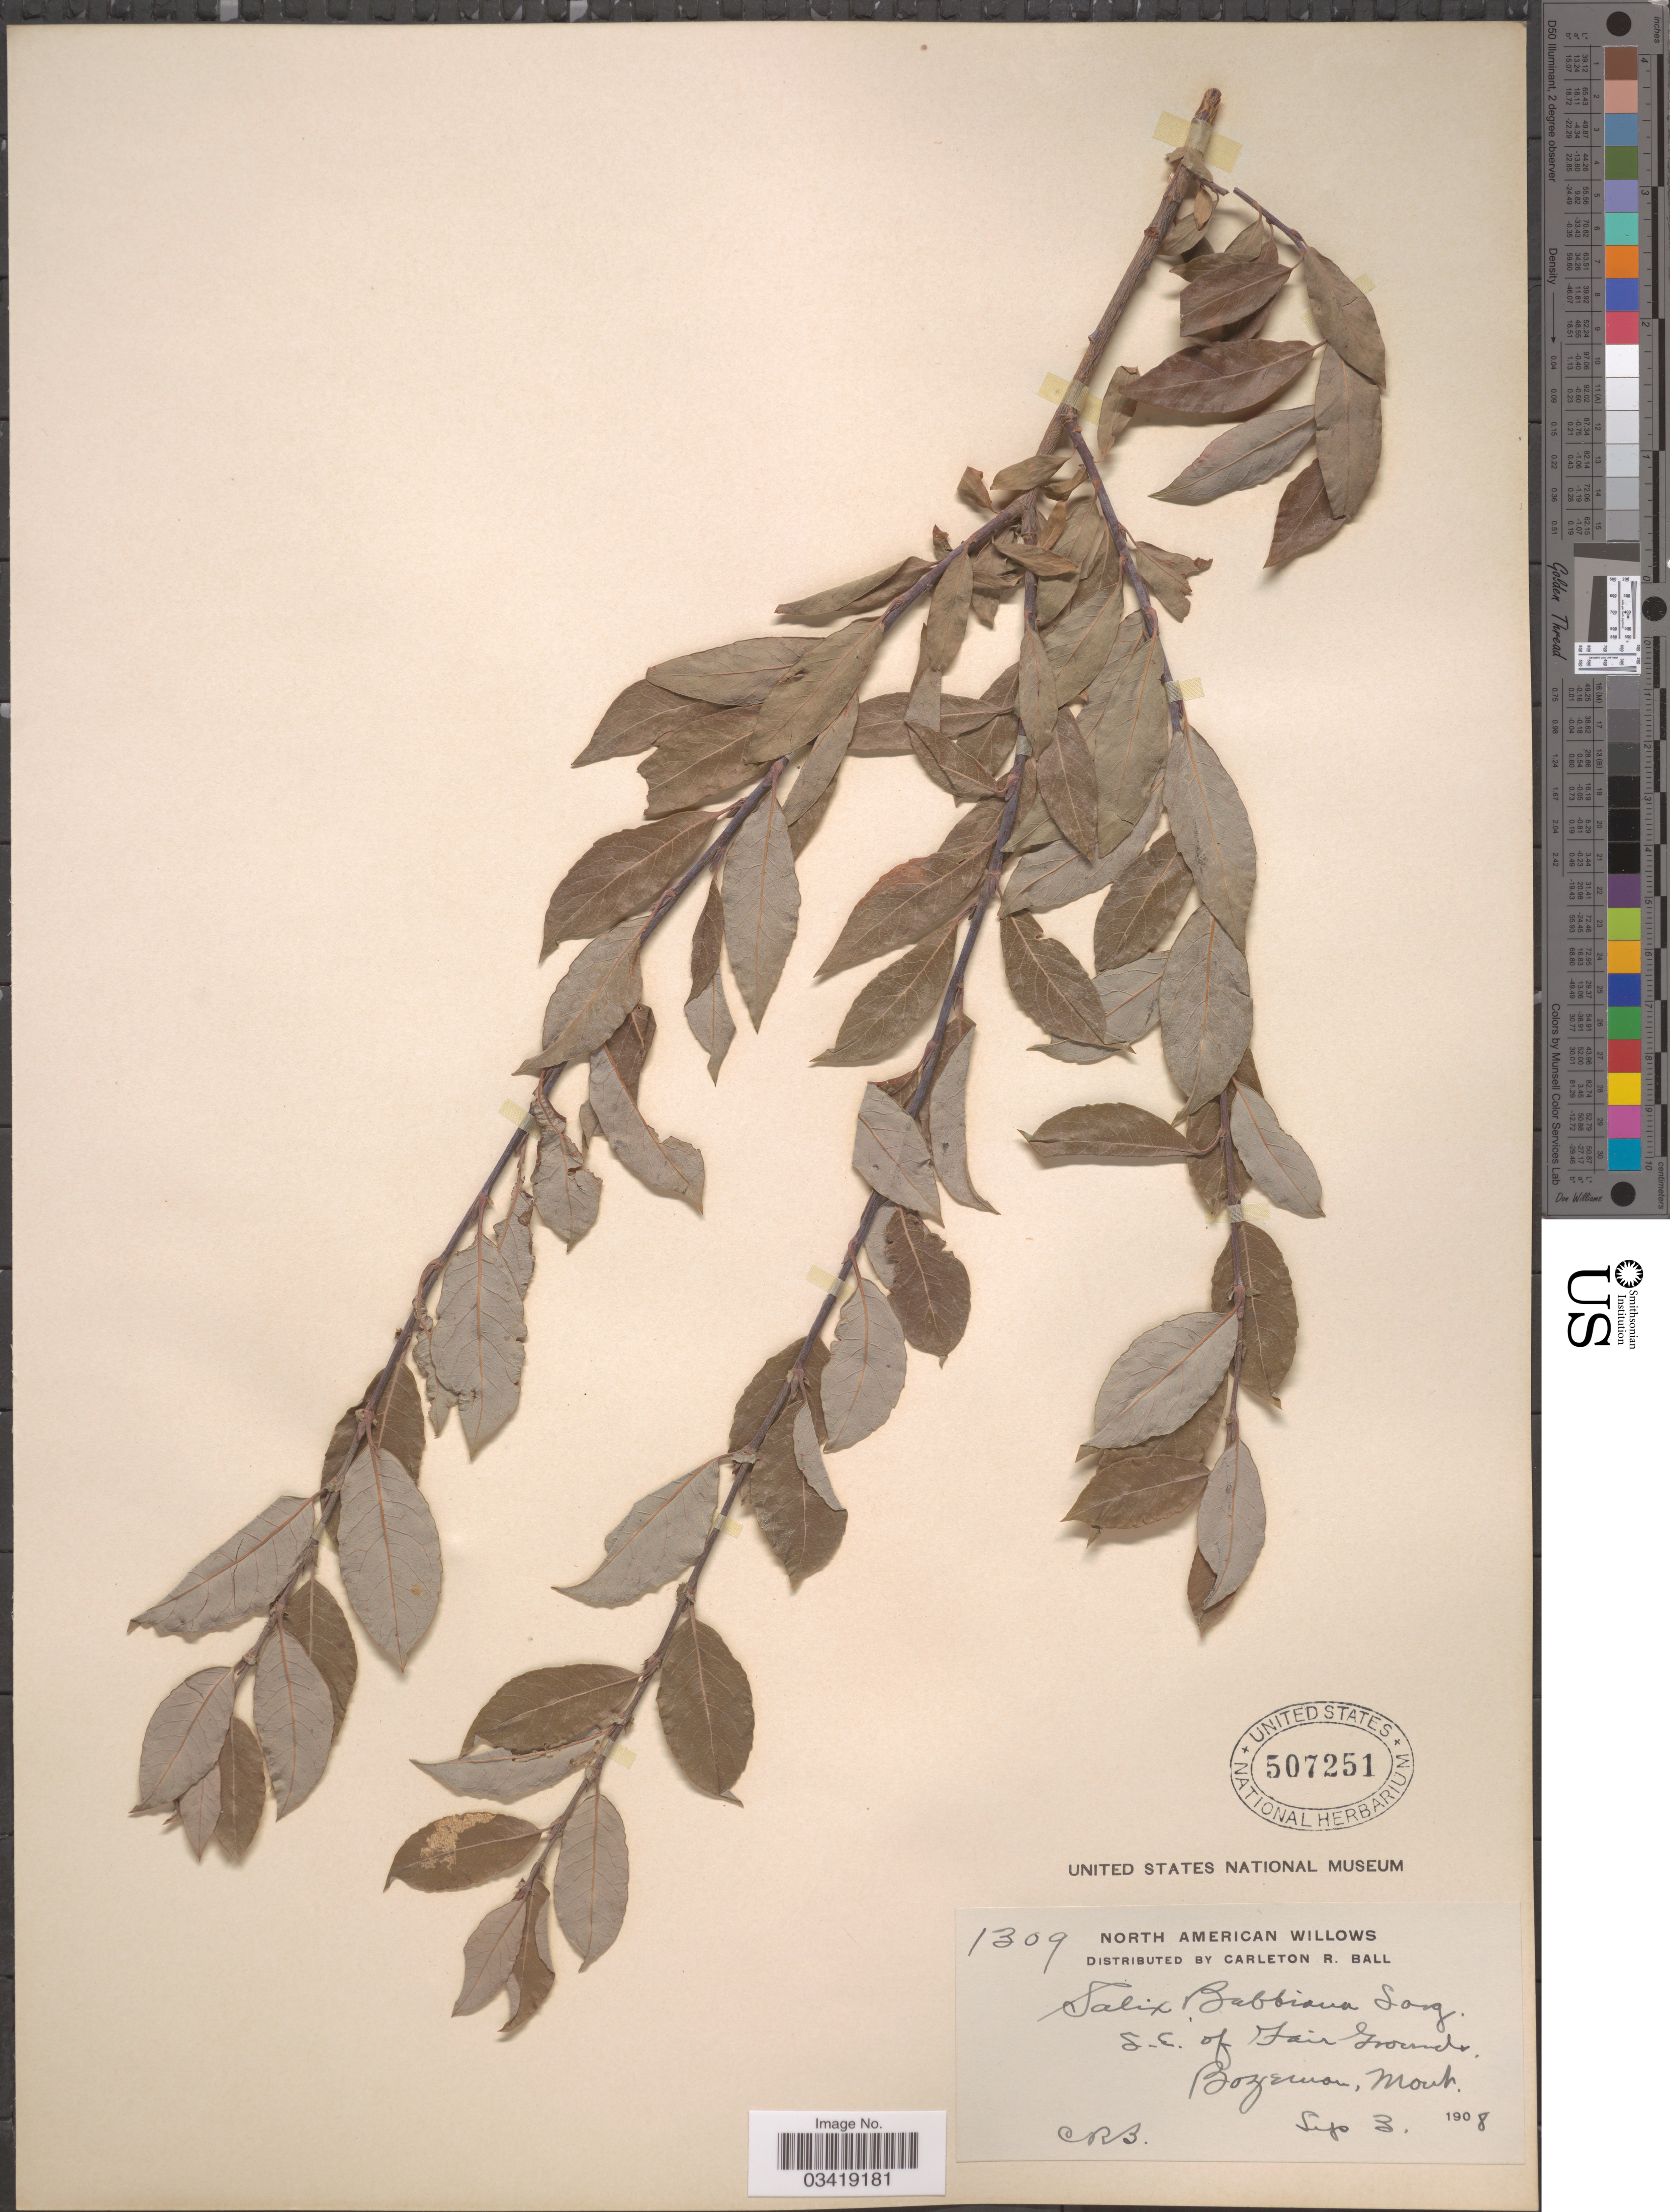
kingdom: Plantae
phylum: Tracheophyta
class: Magnoliopsida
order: Malpighiales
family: Salicaceae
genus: Salix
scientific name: Salix bebbiana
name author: Sarg.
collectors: C. R. Ball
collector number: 1309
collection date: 1908-09-03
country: United States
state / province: Montana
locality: S.E. of Fair Grounds, Bozeman.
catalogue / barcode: US 507251